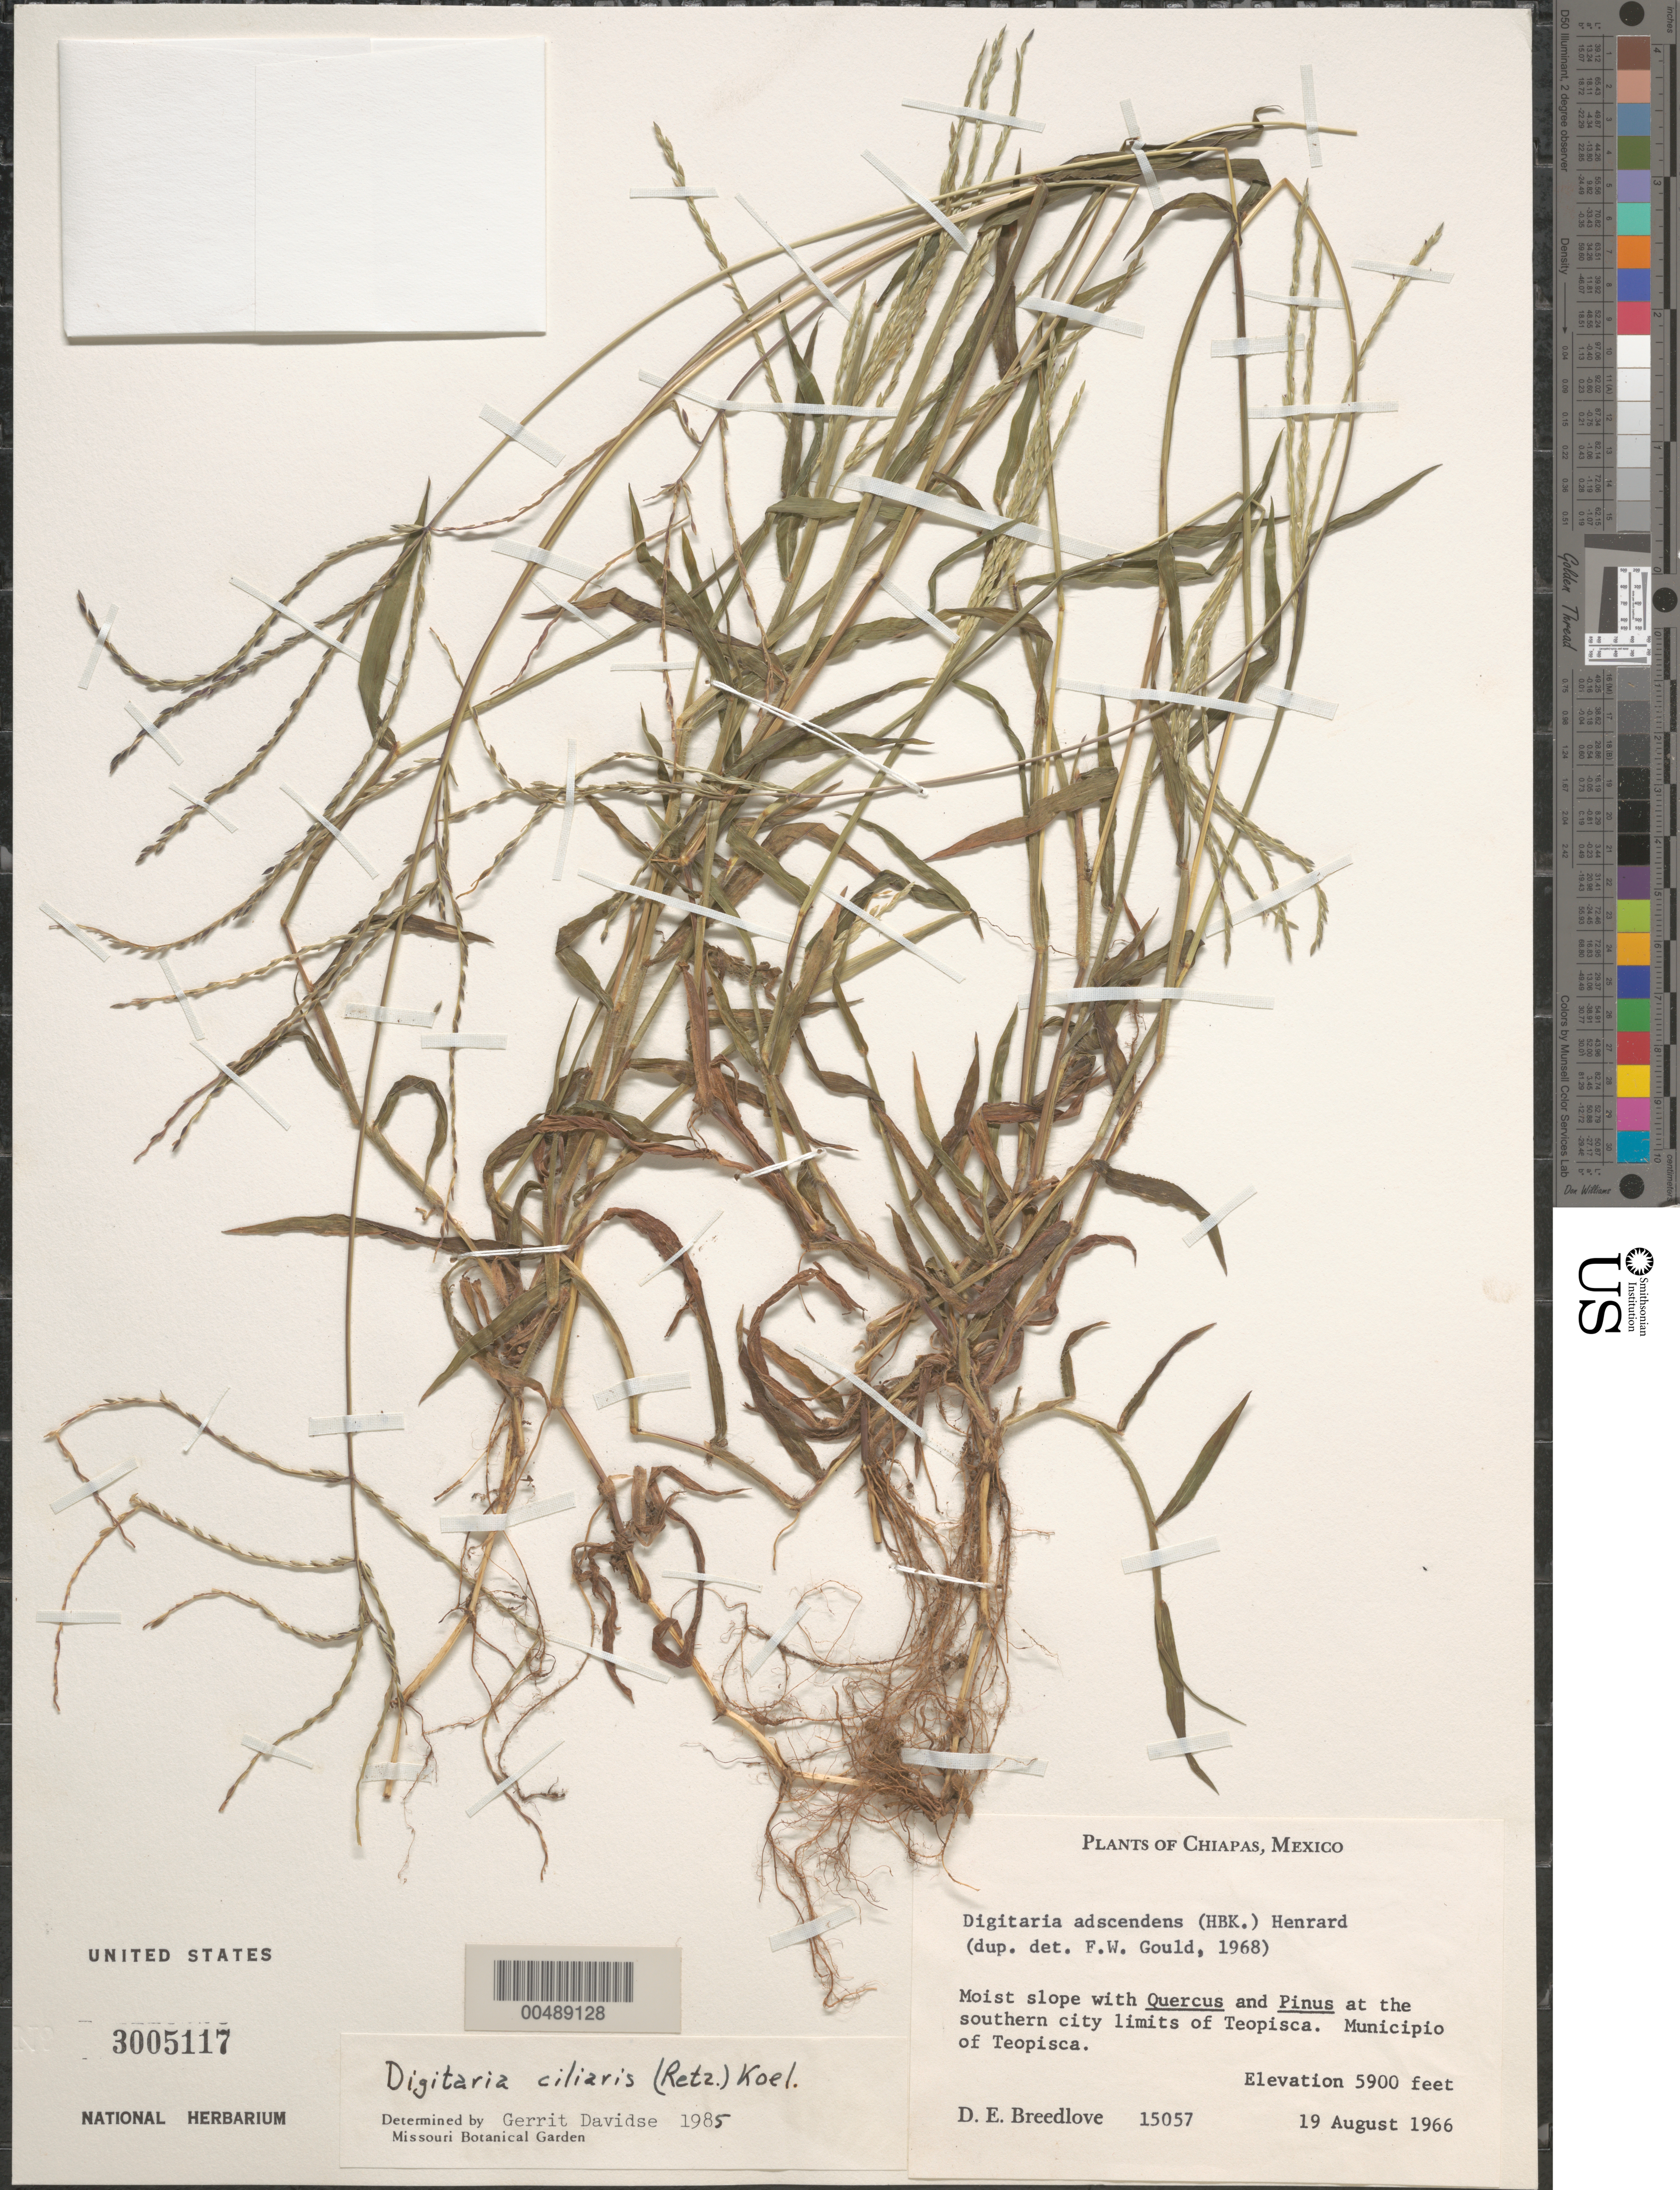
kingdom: Plantae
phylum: Tracheophyta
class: Liliopsida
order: Poales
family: Poaceae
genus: Digitaria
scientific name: Digitaria ciliaris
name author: (Retz.) Koeler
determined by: Davidse, Gerrit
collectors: D. E. Breedlove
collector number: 15057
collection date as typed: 19 Aug 1966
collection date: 1966-08-19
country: Mexico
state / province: Chiapas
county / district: Teopisca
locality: At the S city limits of Teopisca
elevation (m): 1798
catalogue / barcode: US 3005117